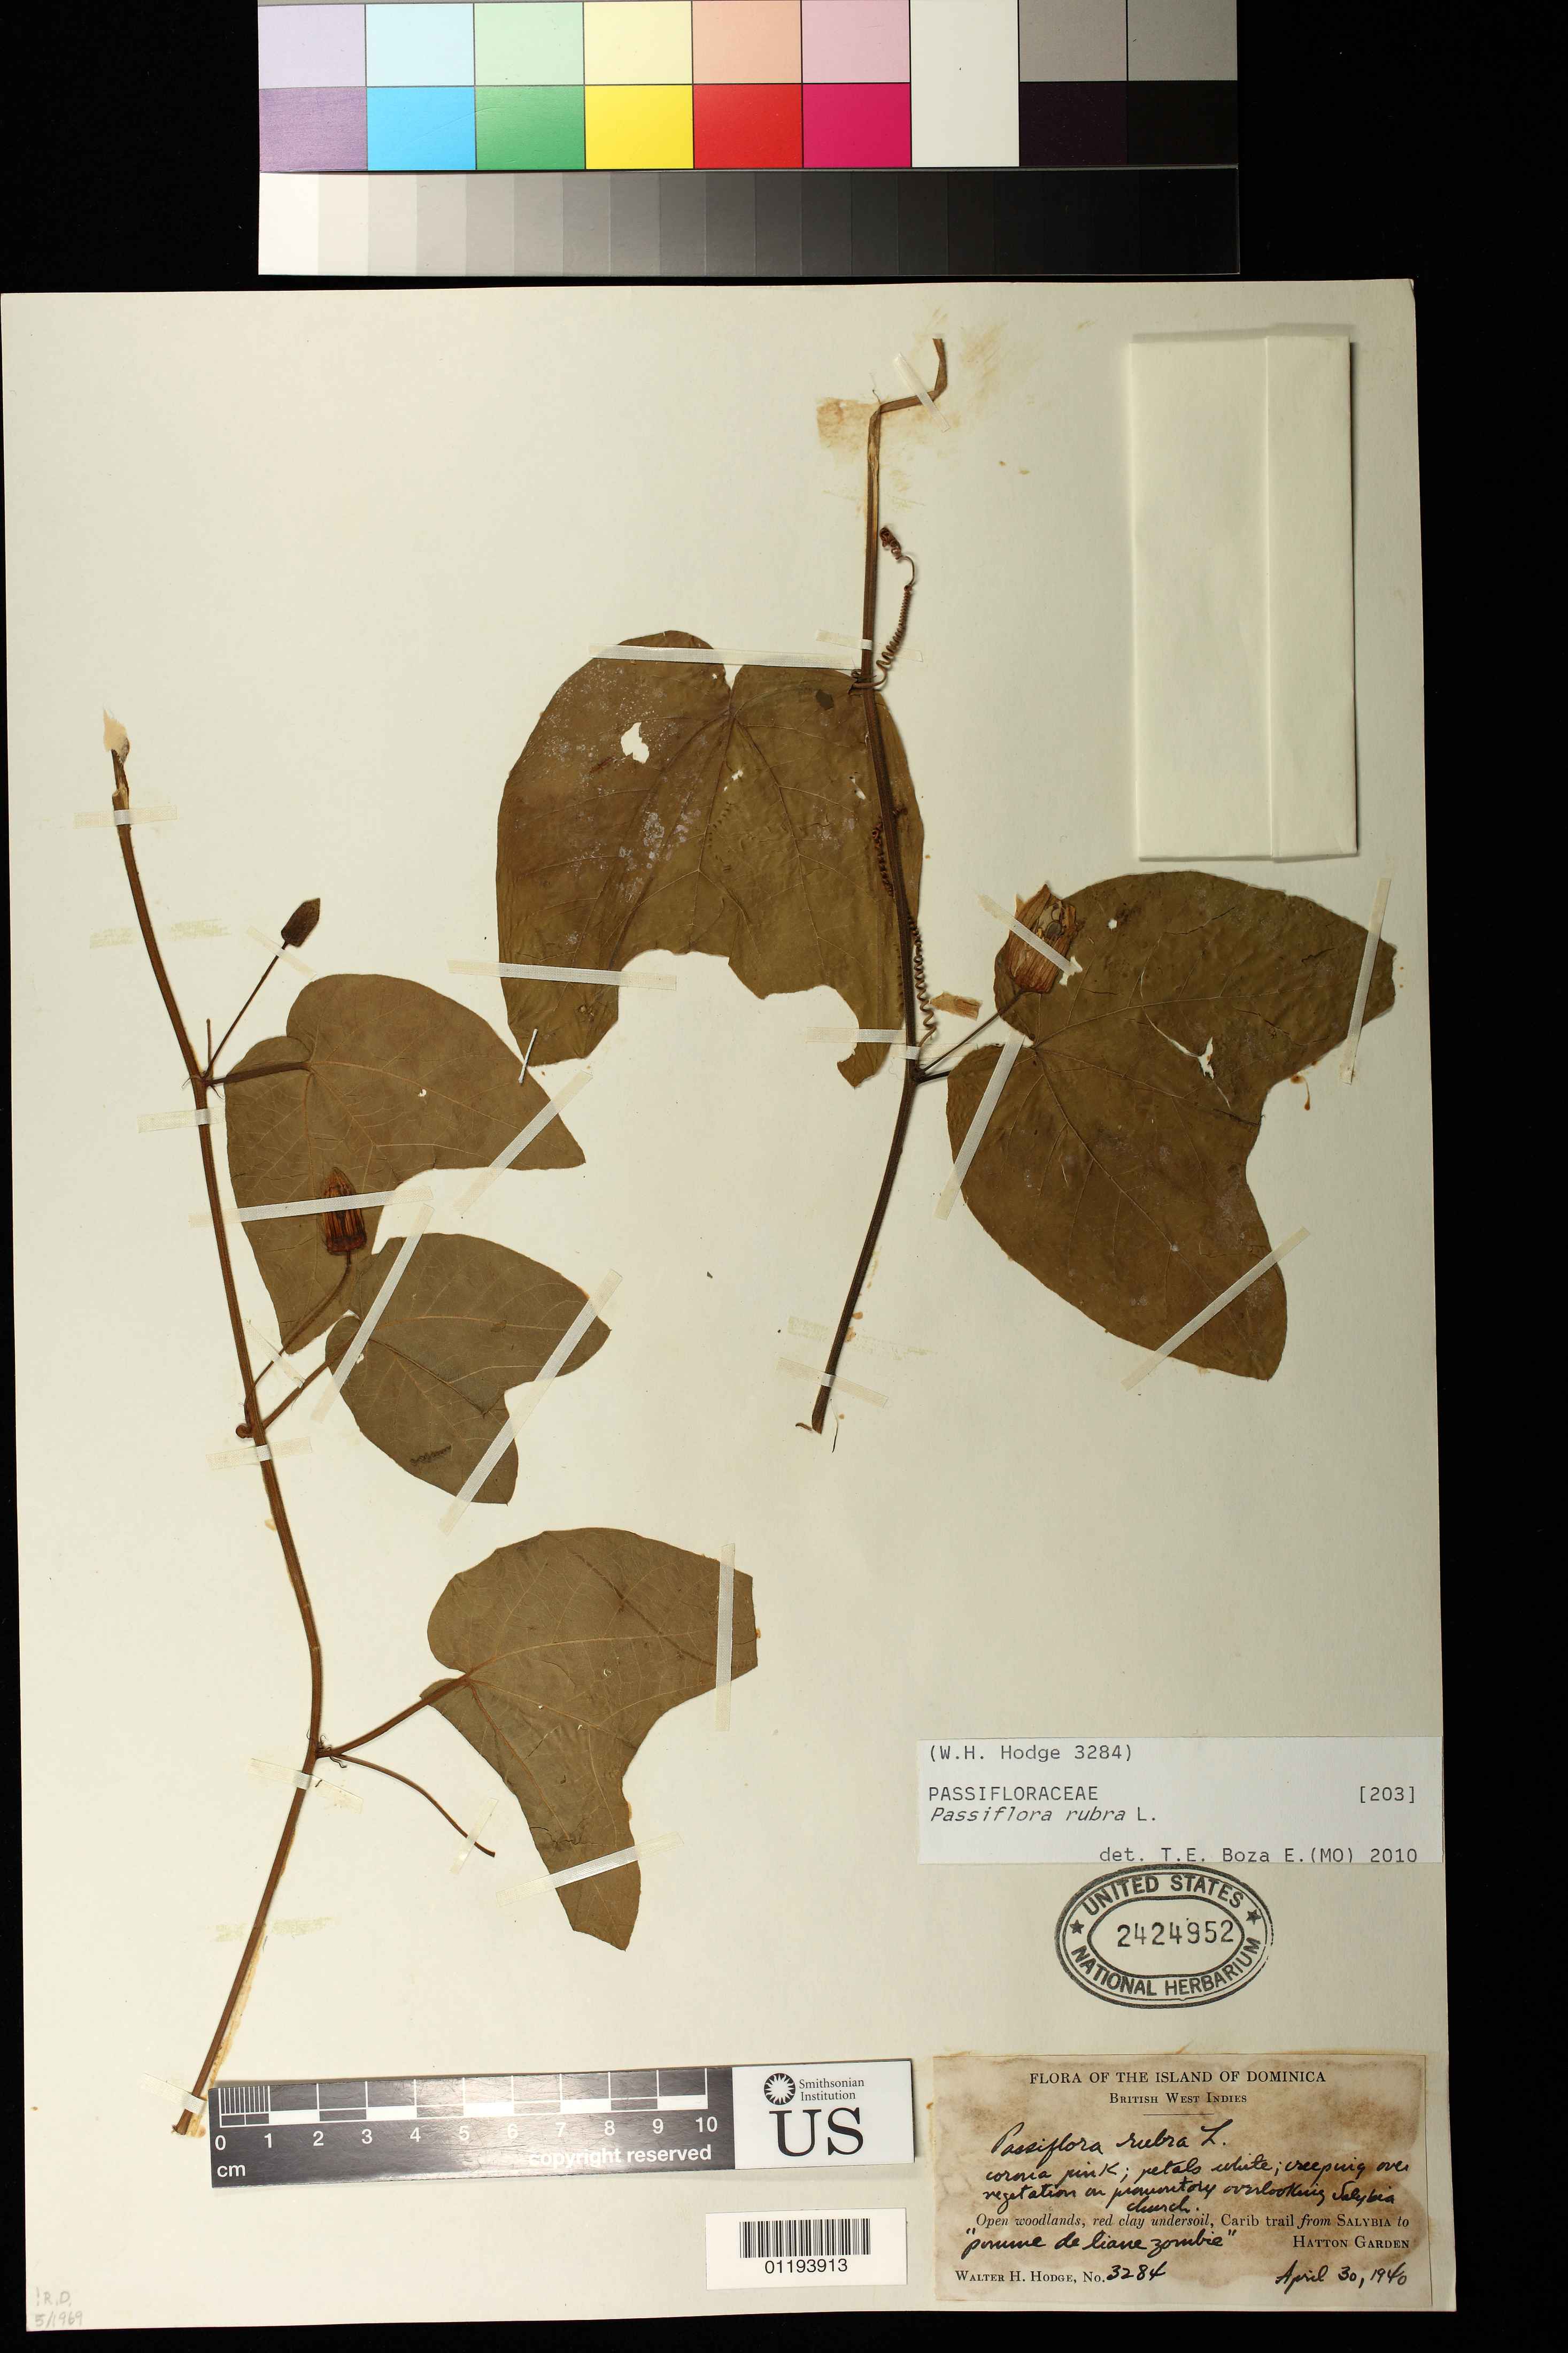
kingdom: Plantae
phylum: Tracheophyta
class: Magnoliopsida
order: Malpighiales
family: Passifloraceae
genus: Passiflora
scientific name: Passiflora rubra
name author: L.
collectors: W. Hodge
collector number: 3284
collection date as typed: Apr 30 1940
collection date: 1940-04-30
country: Dominica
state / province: St. David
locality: Carib trail from Salybia to Hatton Garden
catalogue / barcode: US 2424952